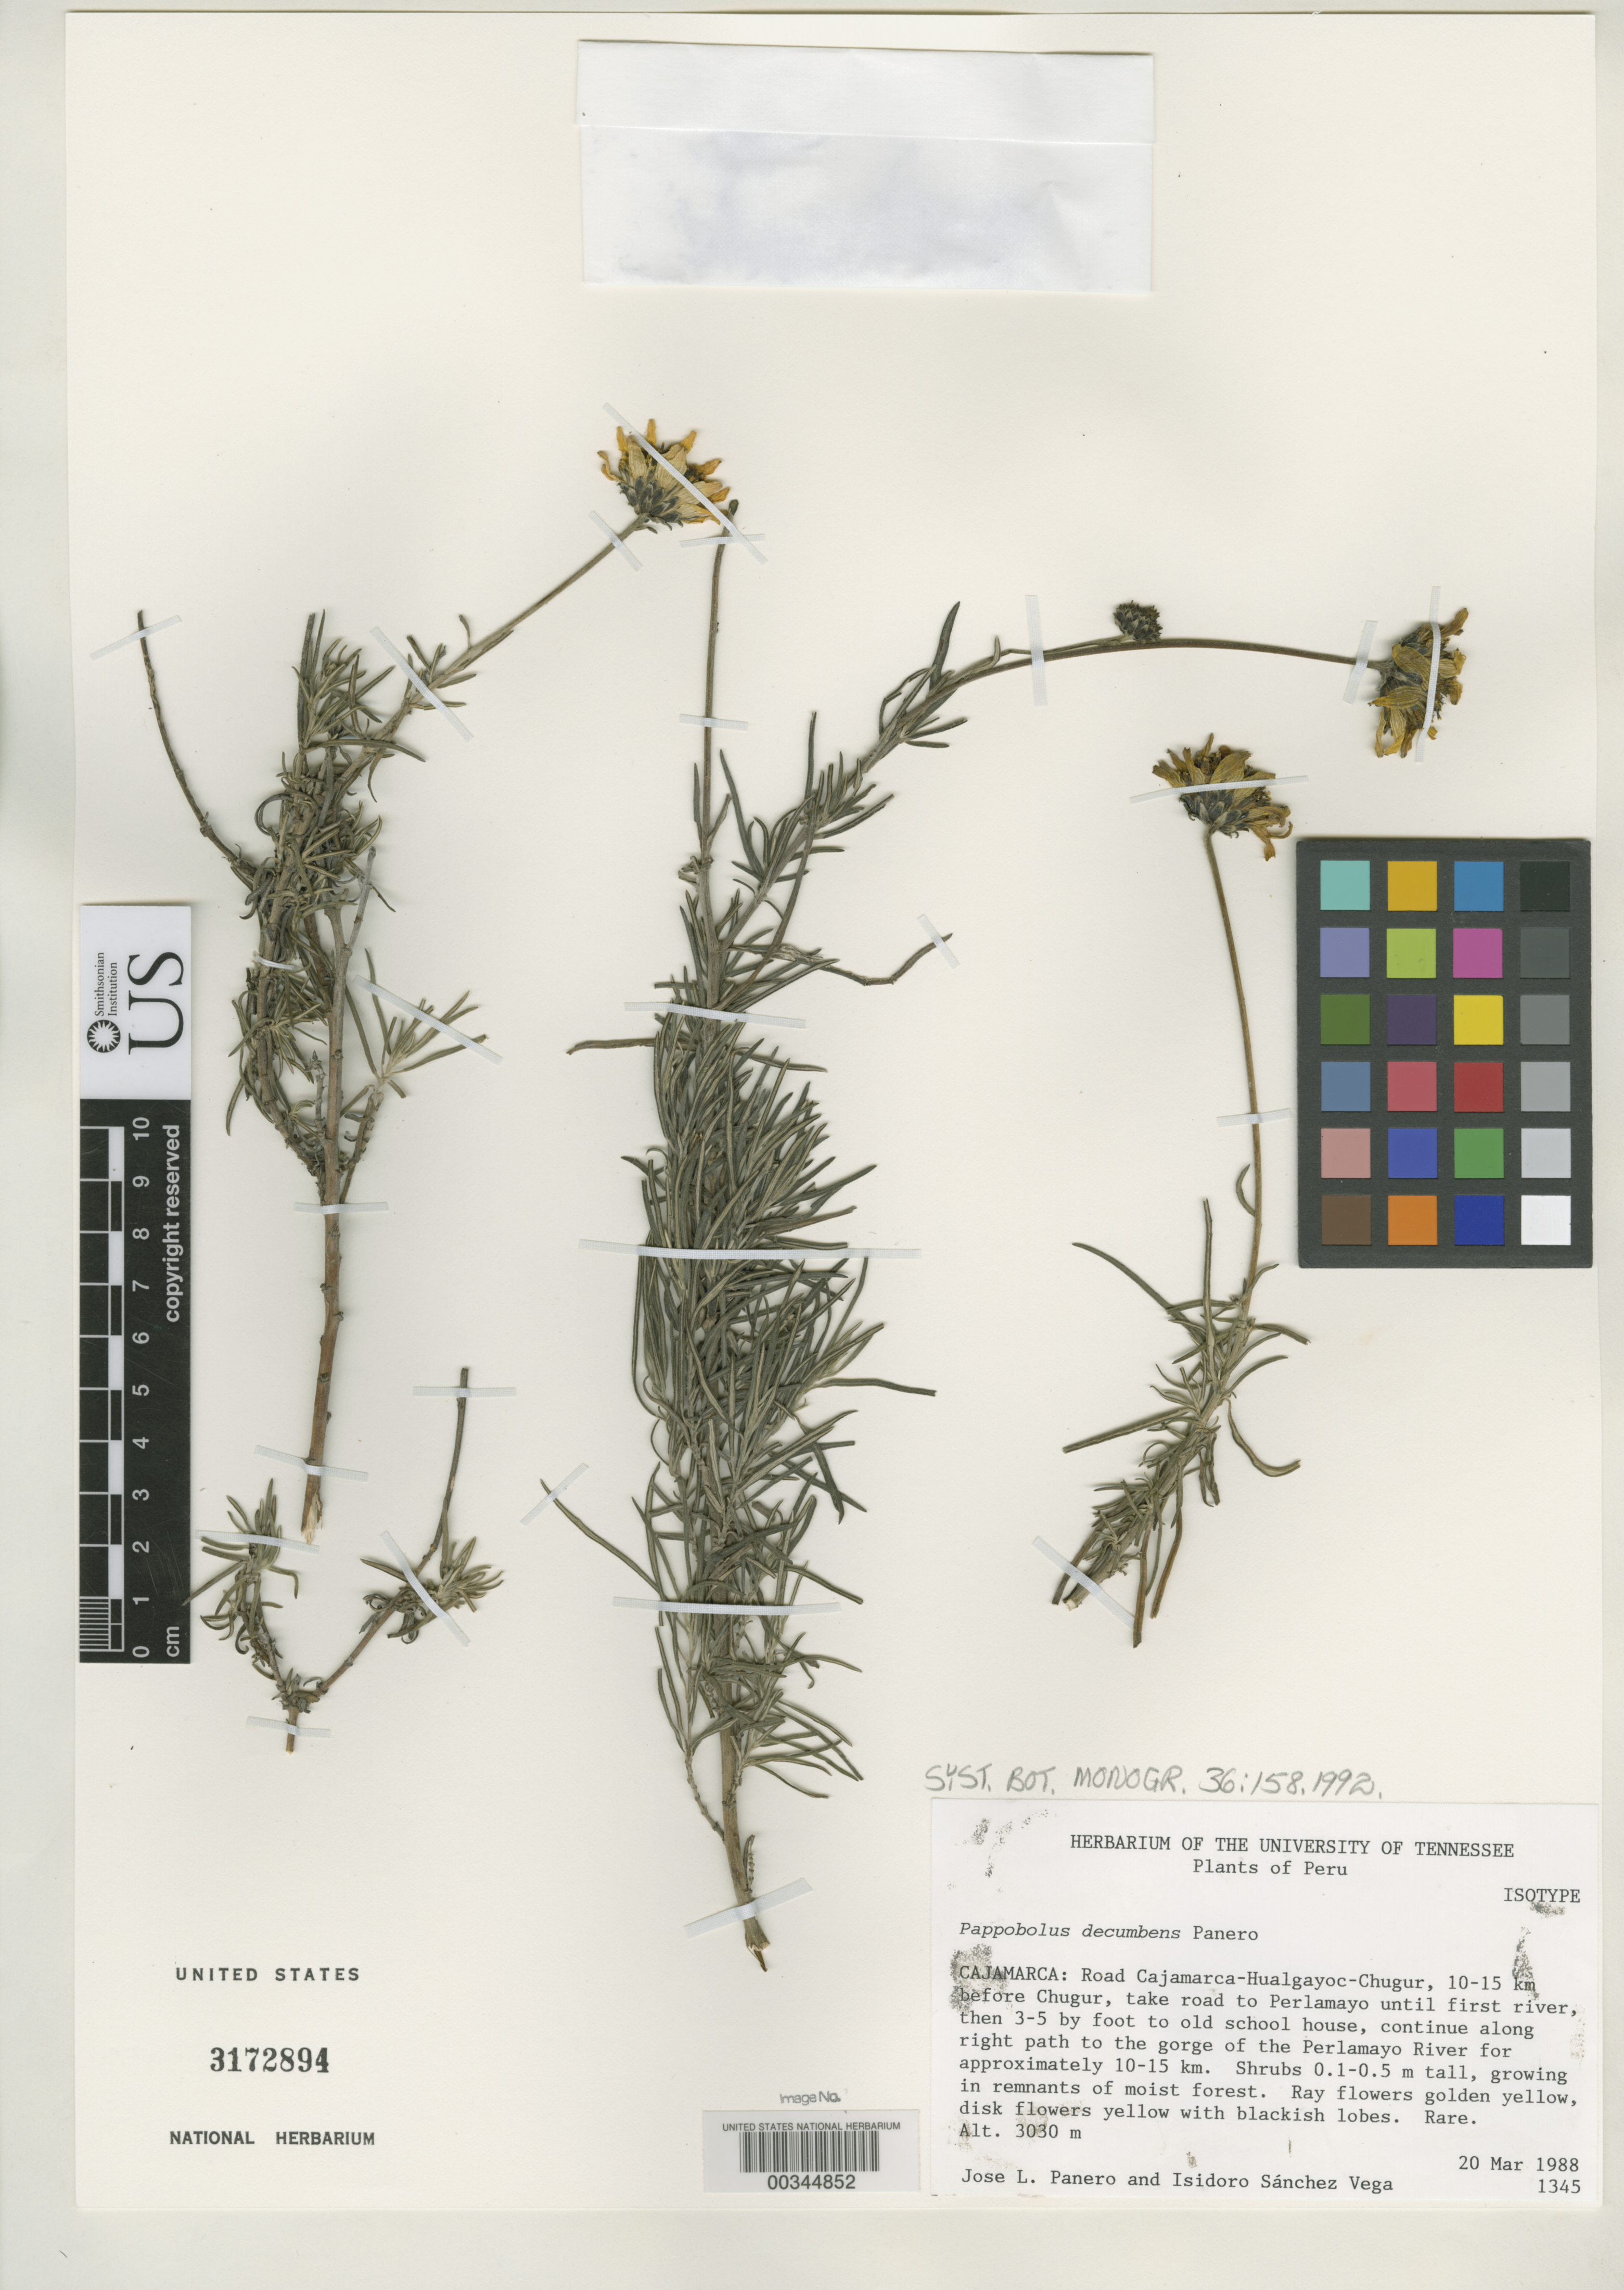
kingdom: Plantae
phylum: Tracheophyta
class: Magnoliopsida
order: Asterales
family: Asteraceae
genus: Pappobolus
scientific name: Pappobolus decumbens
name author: Panero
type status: Isotype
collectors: J. L. Panero & I. Sánchez Vega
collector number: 1345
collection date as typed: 20 Mar 1988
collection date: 1988-03-20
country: Peru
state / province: Cajamarca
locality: Road Cajamarca-Hualgayoc-Chugur, 10 - 15 km before Chugur, take road to Perlamayo until first river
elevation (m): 3030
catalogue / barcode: US 3172894